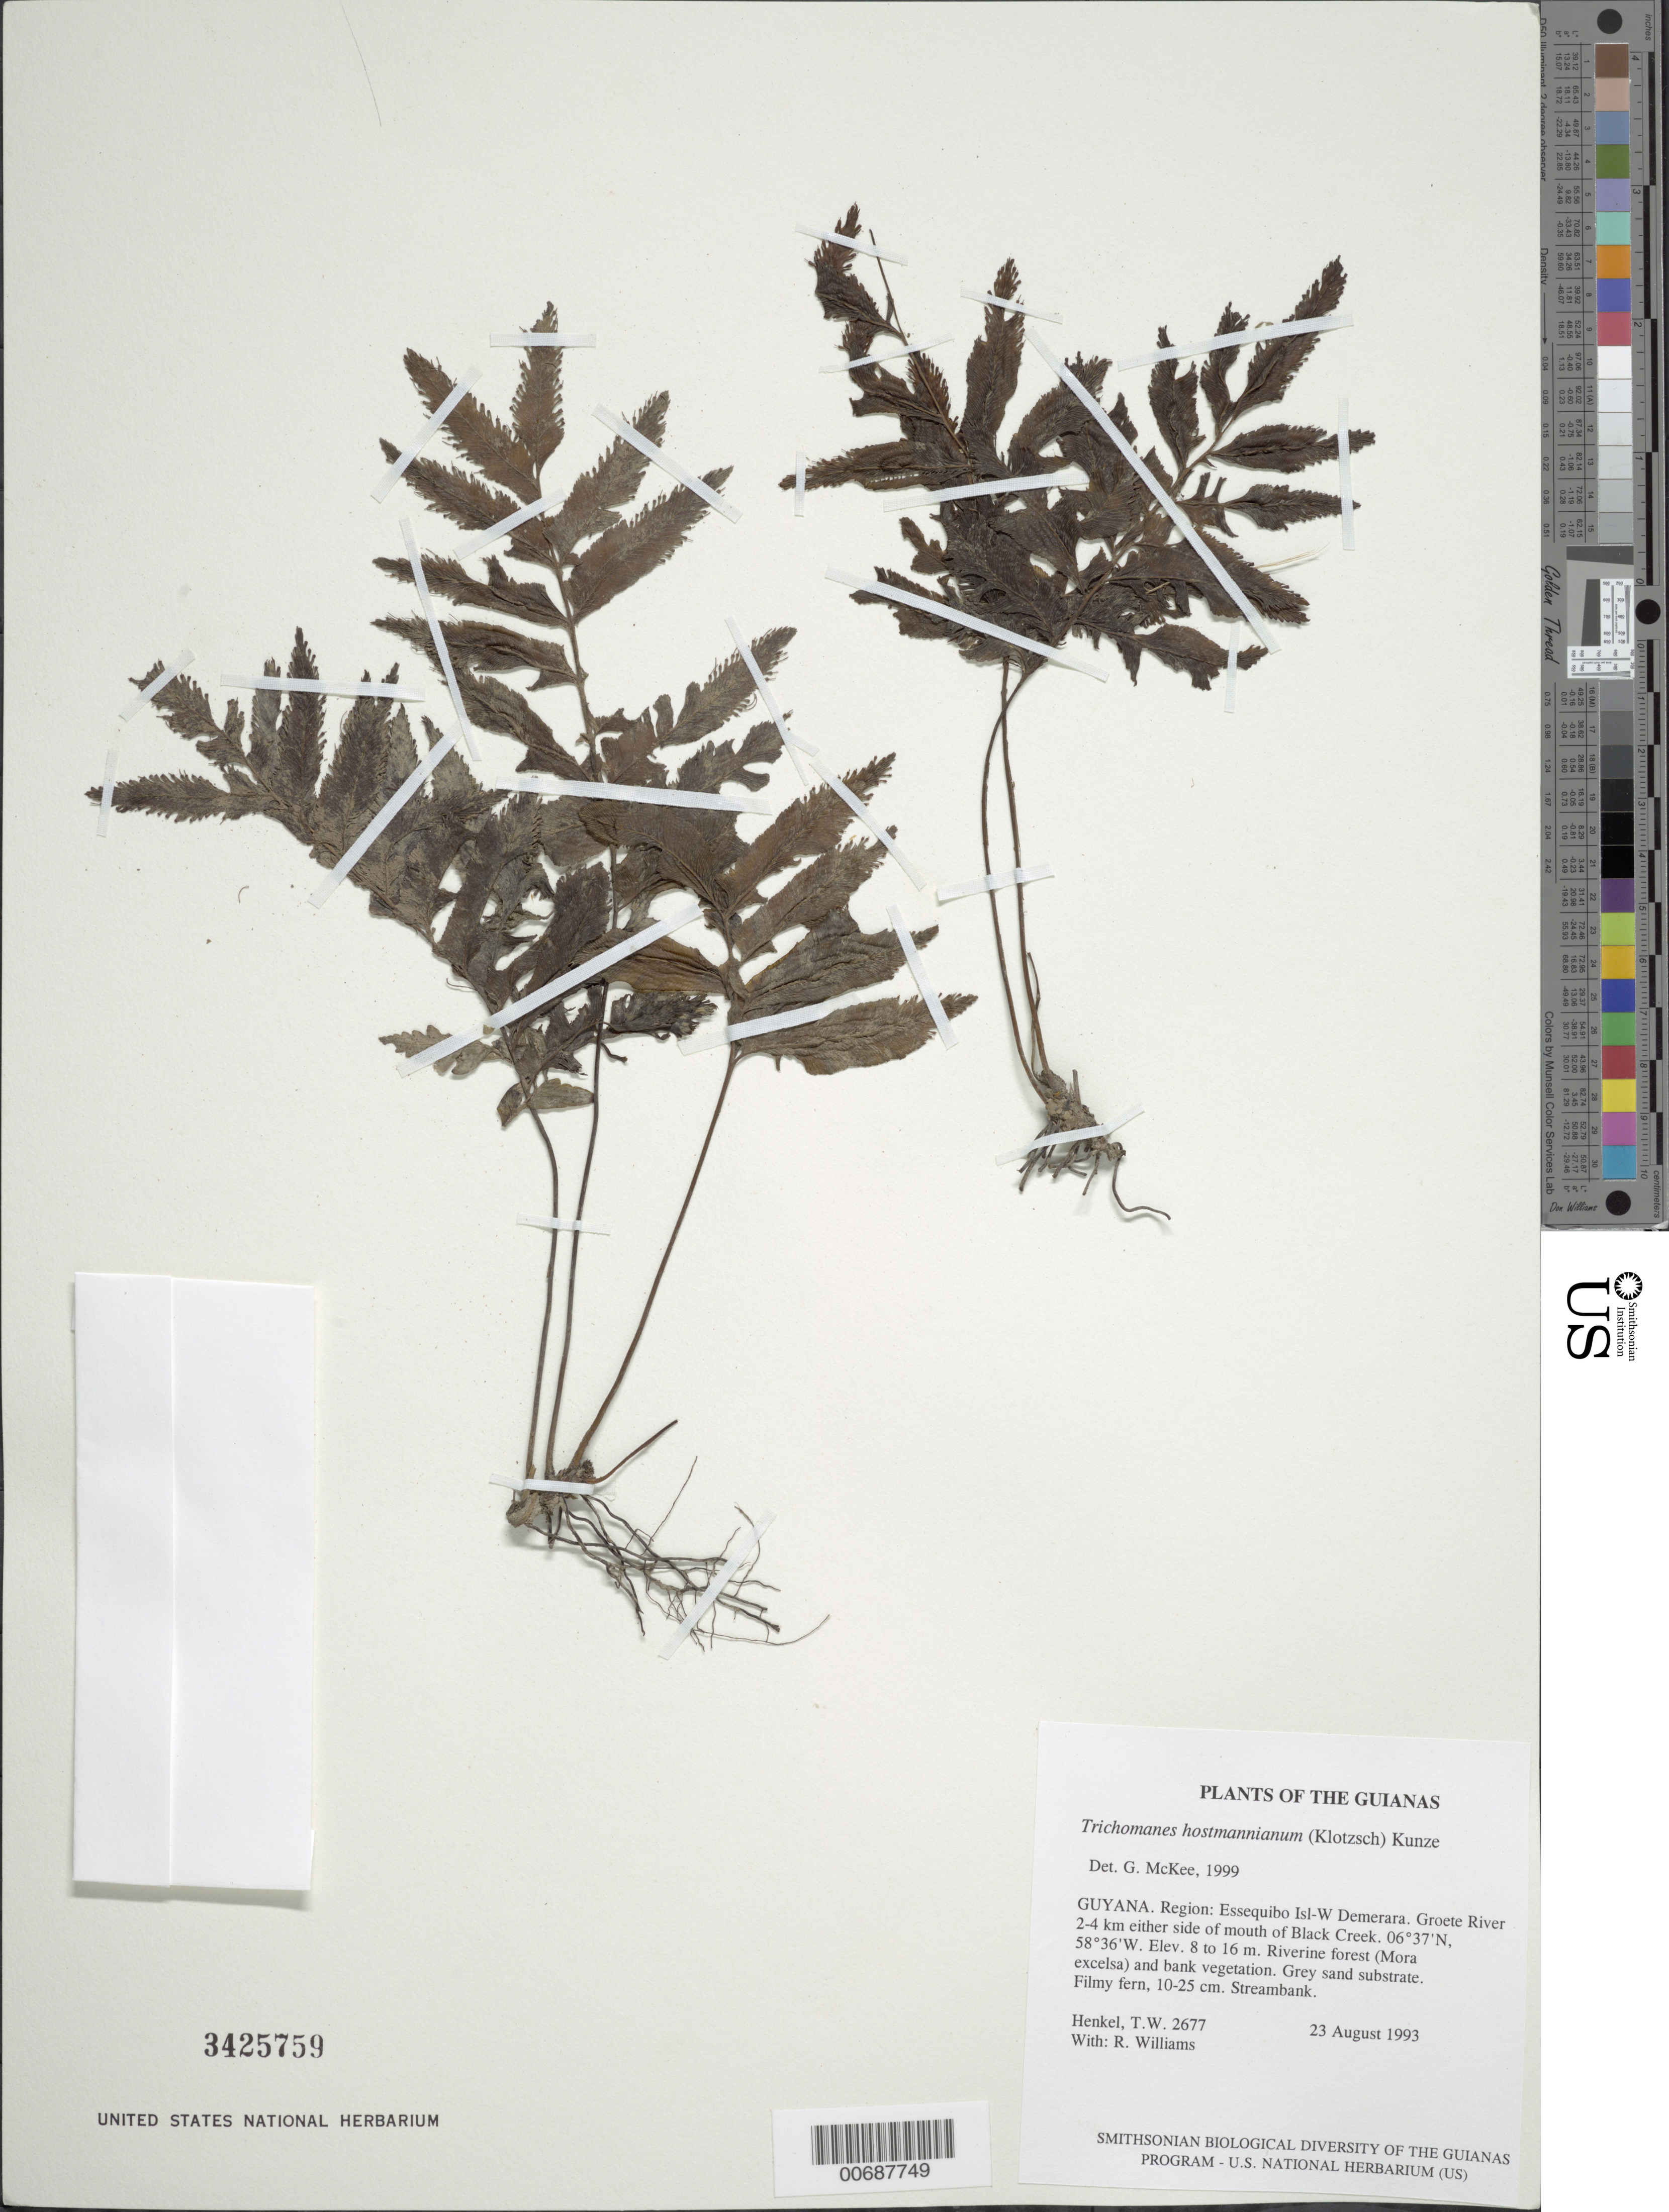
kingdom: Plantae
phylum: Tracheophyta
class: Polypodiopsida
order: Hymenophyllales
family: Hymenophyllaceae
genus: Trichomanes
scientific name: Trichomanes hostmannianum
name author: (Klotzsch) Kunze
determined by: McKee, G. S., (US), NMNH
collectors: T. Henkel & R. Williams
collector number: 2677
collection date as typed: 23 August 1993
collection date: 1993-08-23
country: Guyana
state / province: Essequibo Isl-W. Demerara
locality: Groete River 2-4 km either side of mouth of Black Creek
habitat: Riverine forest (Mora excelsa) and bank vegetation. Grey sand substrate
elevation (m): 8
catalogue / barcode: US 3425759